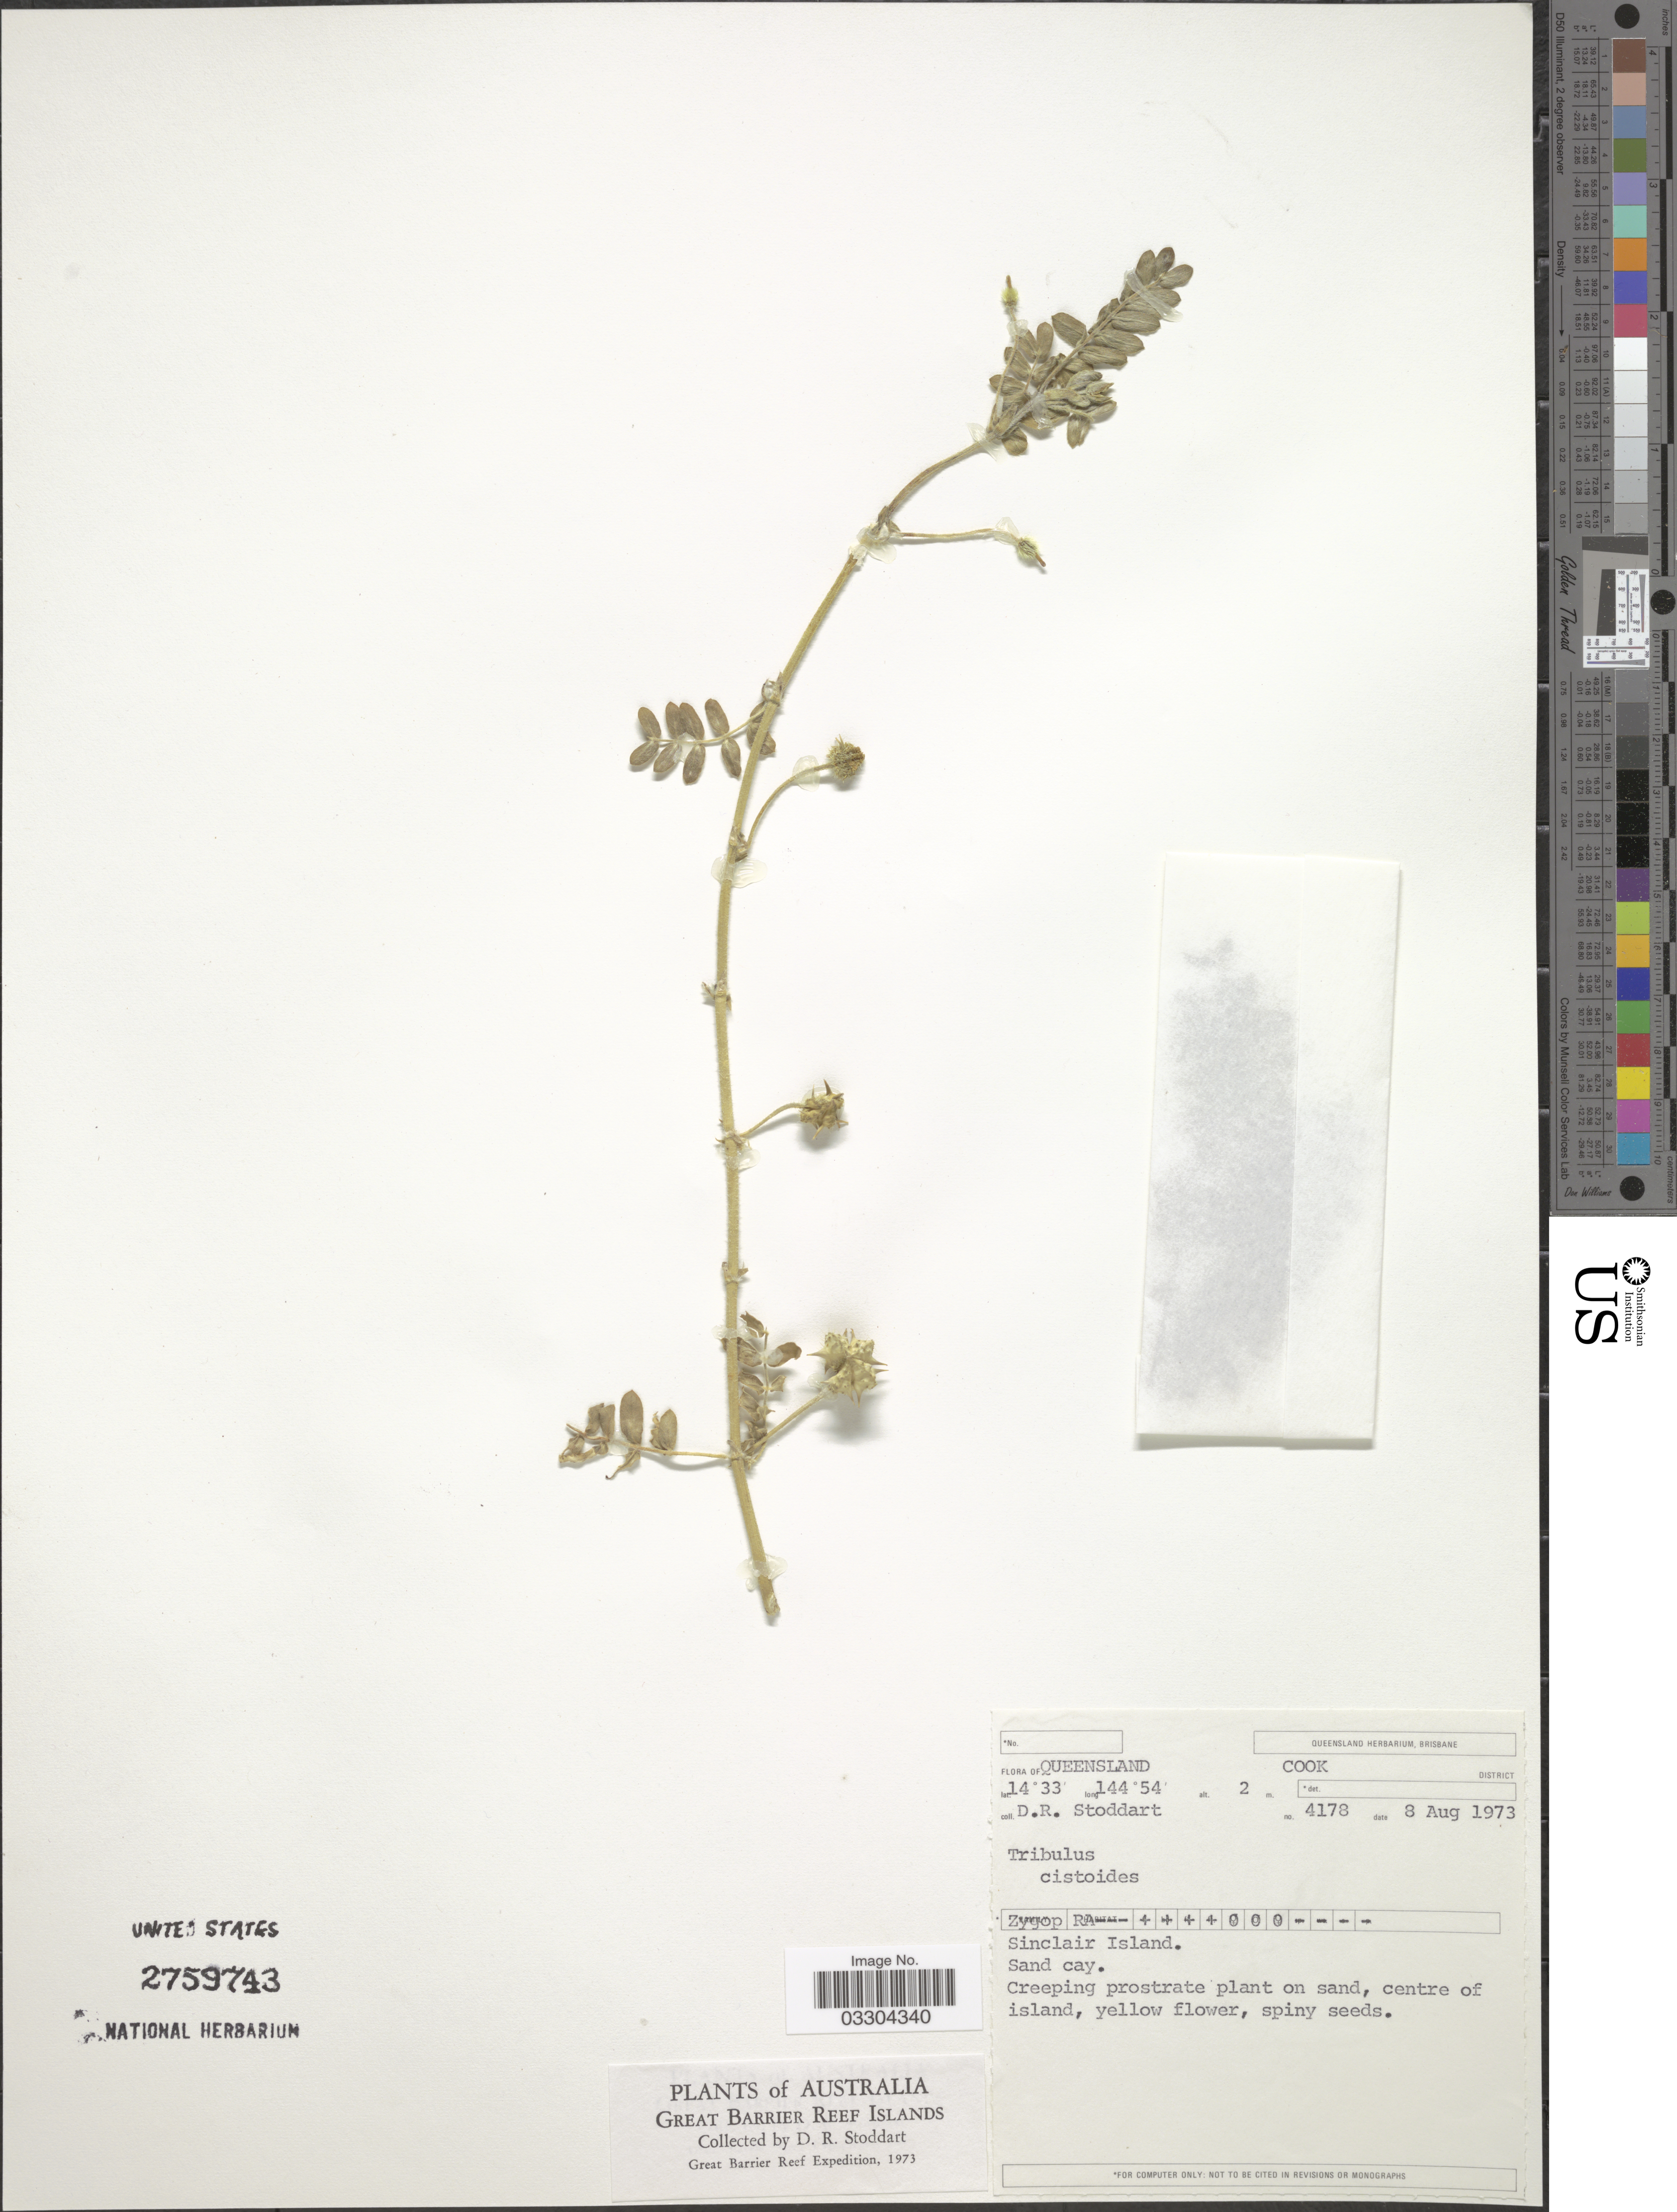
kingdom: Plantae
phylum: Tracheophyta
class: Magnoliopsida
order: Zygophyllales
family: Zygophyllaceae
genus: Tribulus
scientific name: Tribulus cistoides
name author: L.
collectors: D. R. Stoddart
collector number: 4178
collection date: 1973-08-08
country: Australia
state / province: Queensland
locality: Cook District. Sinclair Island.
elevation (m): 2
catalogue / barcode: US 2759743